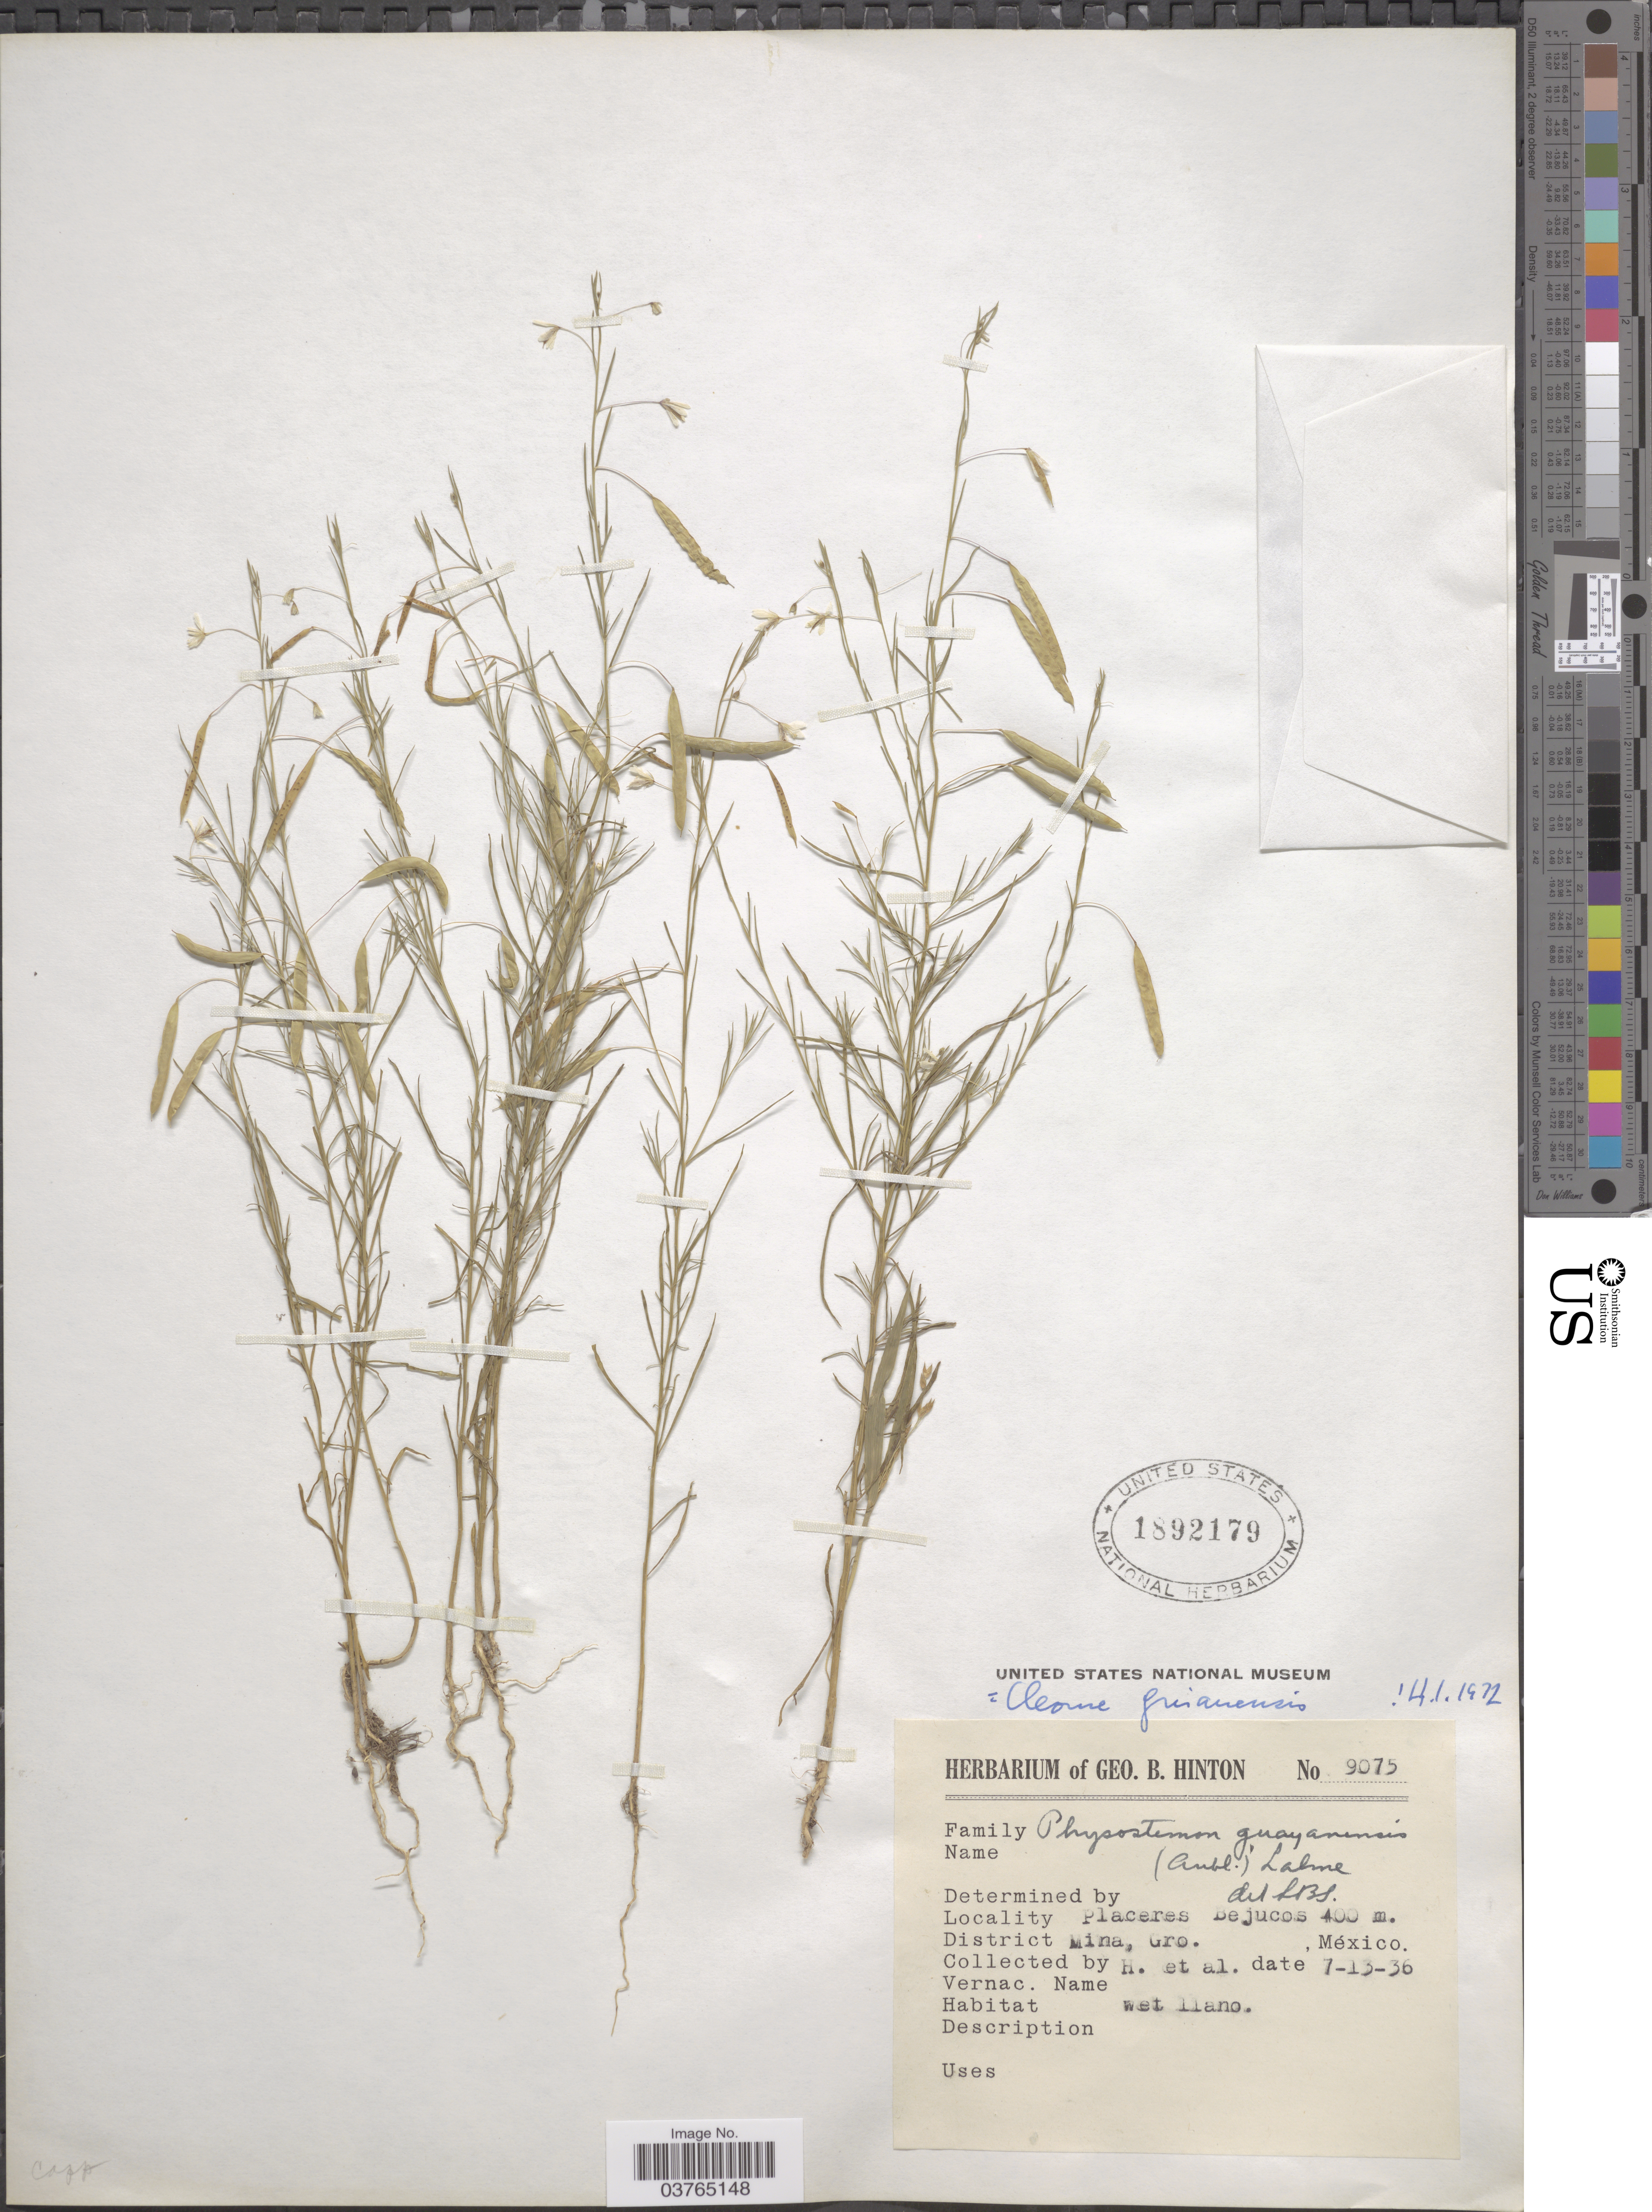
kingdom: Plantae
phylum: Tracheophyta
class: Magnoliopsida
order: Brassicales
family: Cleomaceae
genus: Physostemon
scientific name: Physostemon guianensis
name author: (Aubl.) Malme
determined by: Strong, M. T., (US), Smithsonian Institution - National Museum of Natural History (UNITED STATES)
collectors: G. B. Hinton & et al.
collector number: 9075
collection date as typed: Transcribed d/m/y: 13/7/36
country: Mexico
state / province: Guerrero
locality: Placeres Bejucos. District Mina.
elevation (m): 400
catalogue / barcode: US 1892179